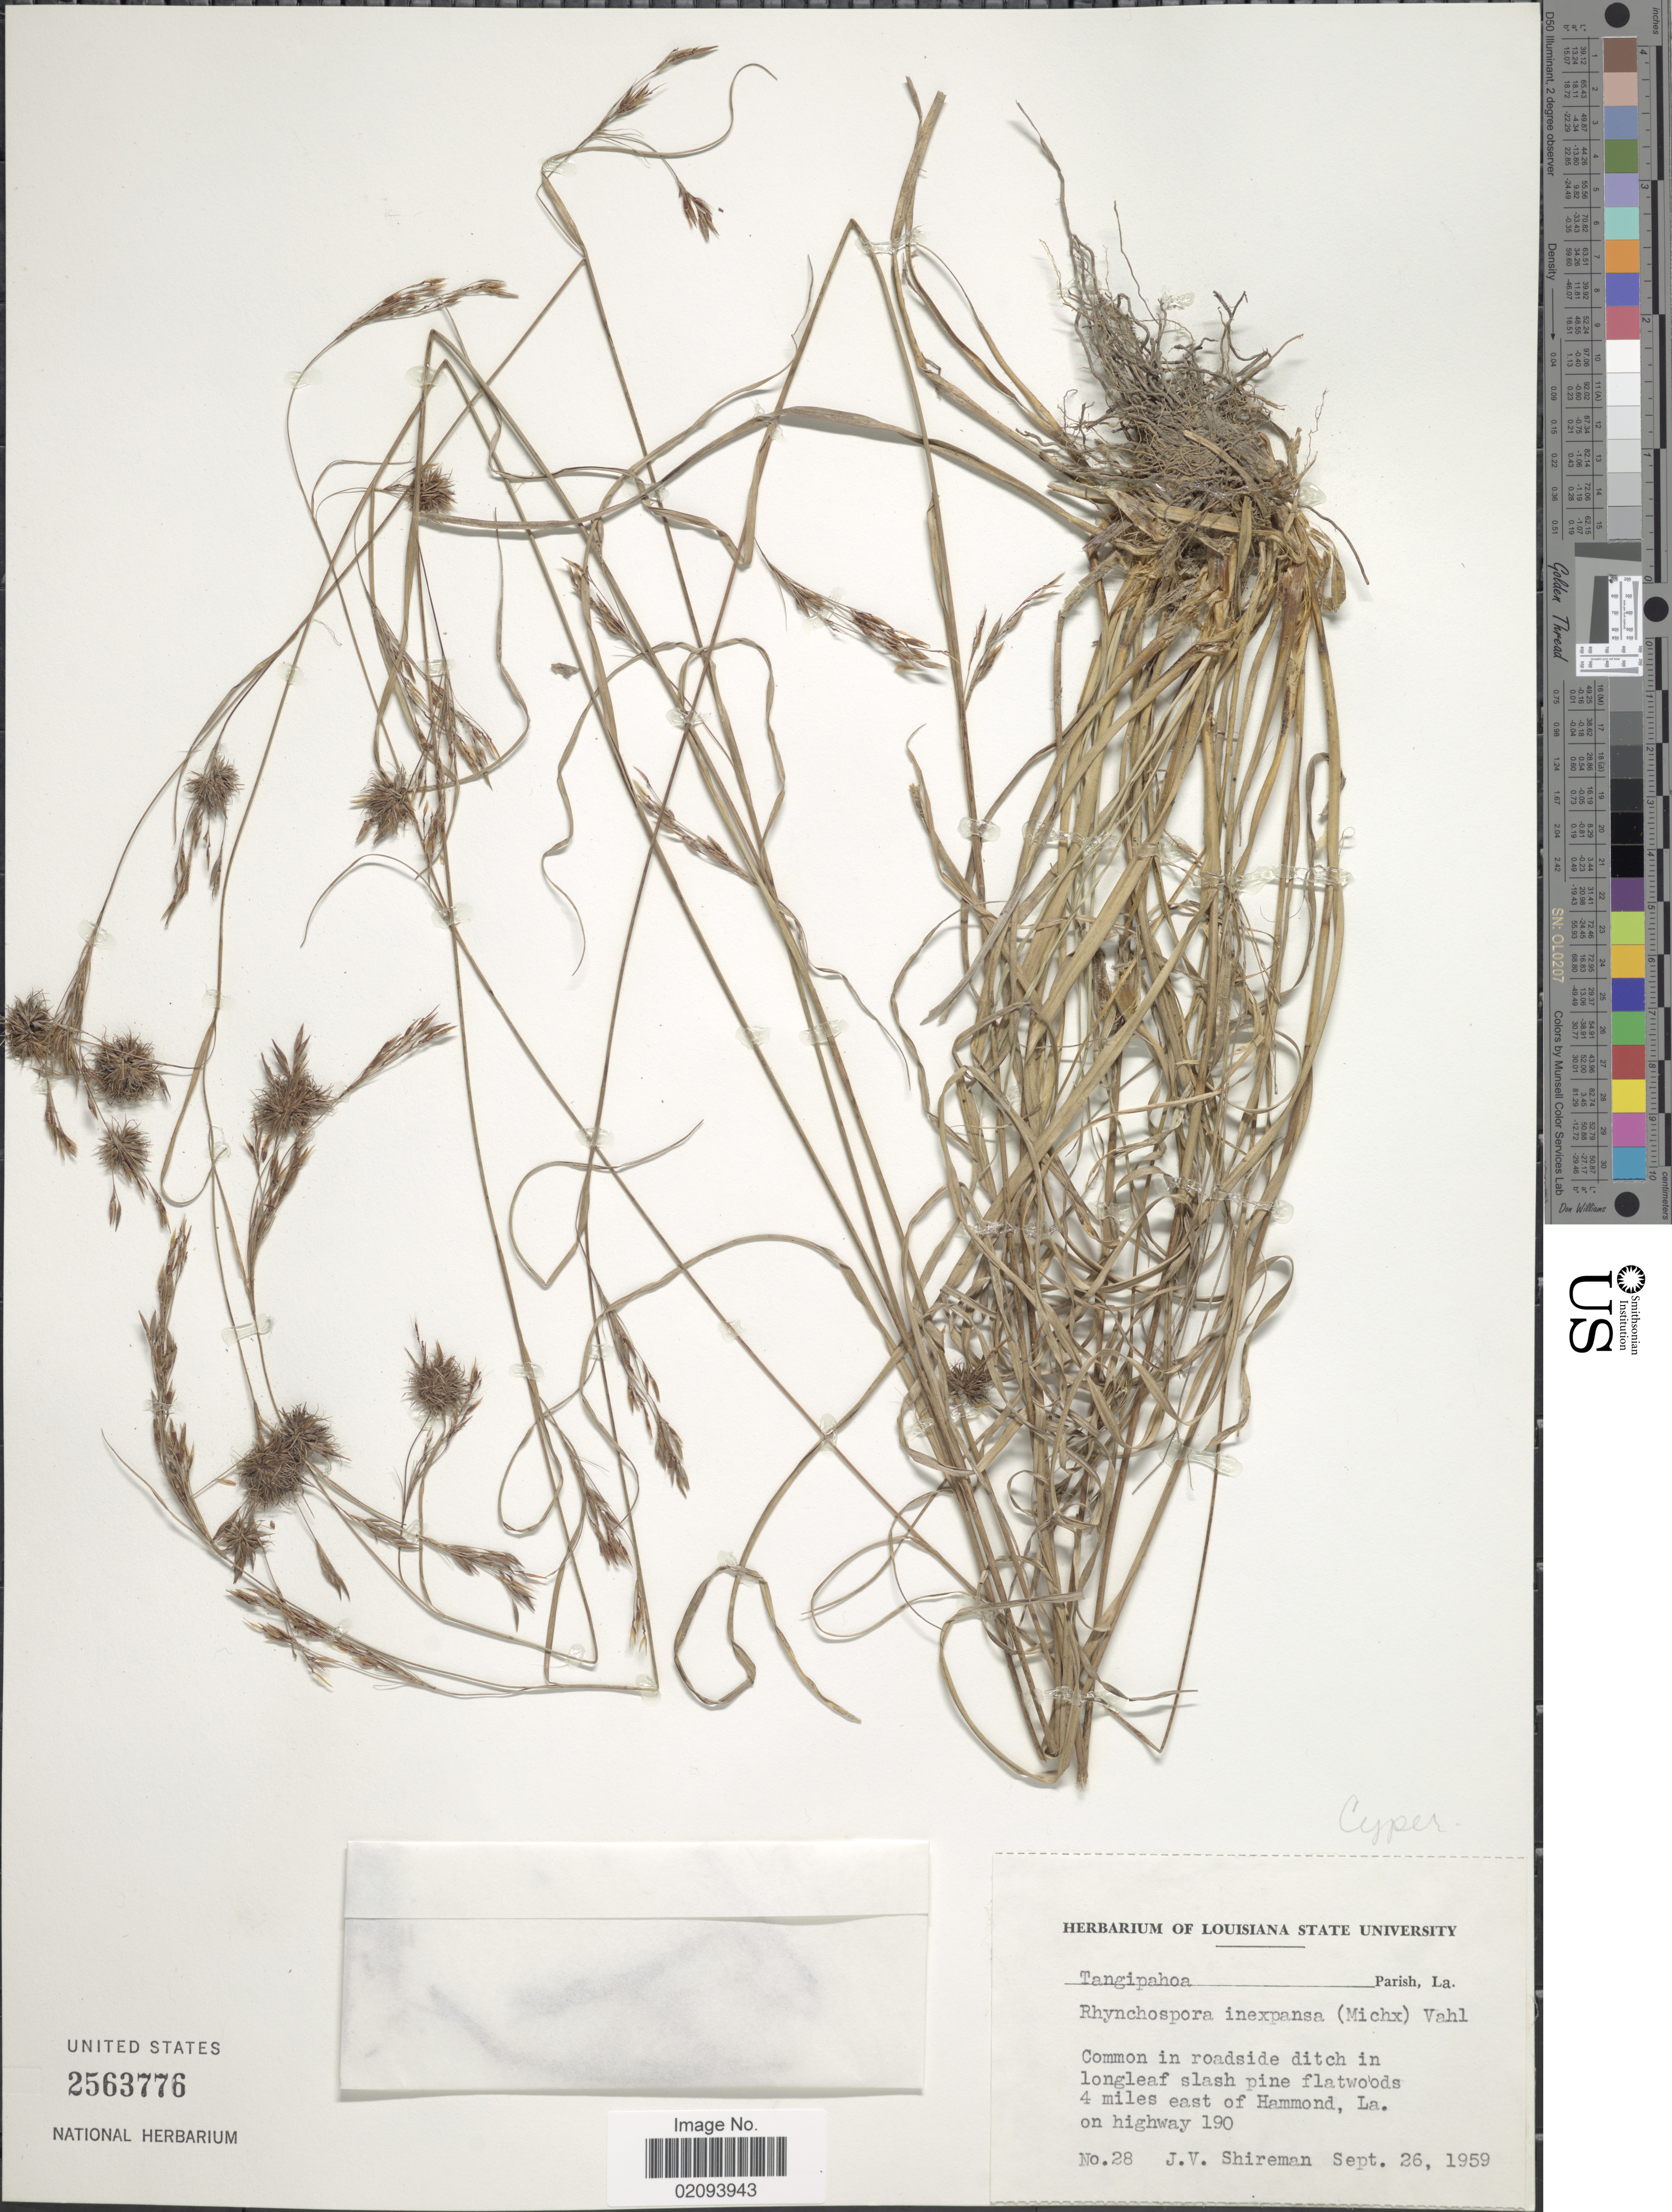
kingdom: Plantae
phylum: Tracheophyta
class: Liliopsida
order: Poales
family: Cyperaceae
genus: Rhynchospora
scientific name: Rhynchospora inexpansa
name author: (Michx.) Vahl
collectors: J. Shireman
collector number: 28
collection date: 1959-09-26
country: United States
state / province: Louisiana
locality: Tangipahoa Parish, La. Common in roadside ditch in longleaf slash pine flatwoods 4 miles east of Hammond, La. on highway 190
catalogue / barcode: US 2563776